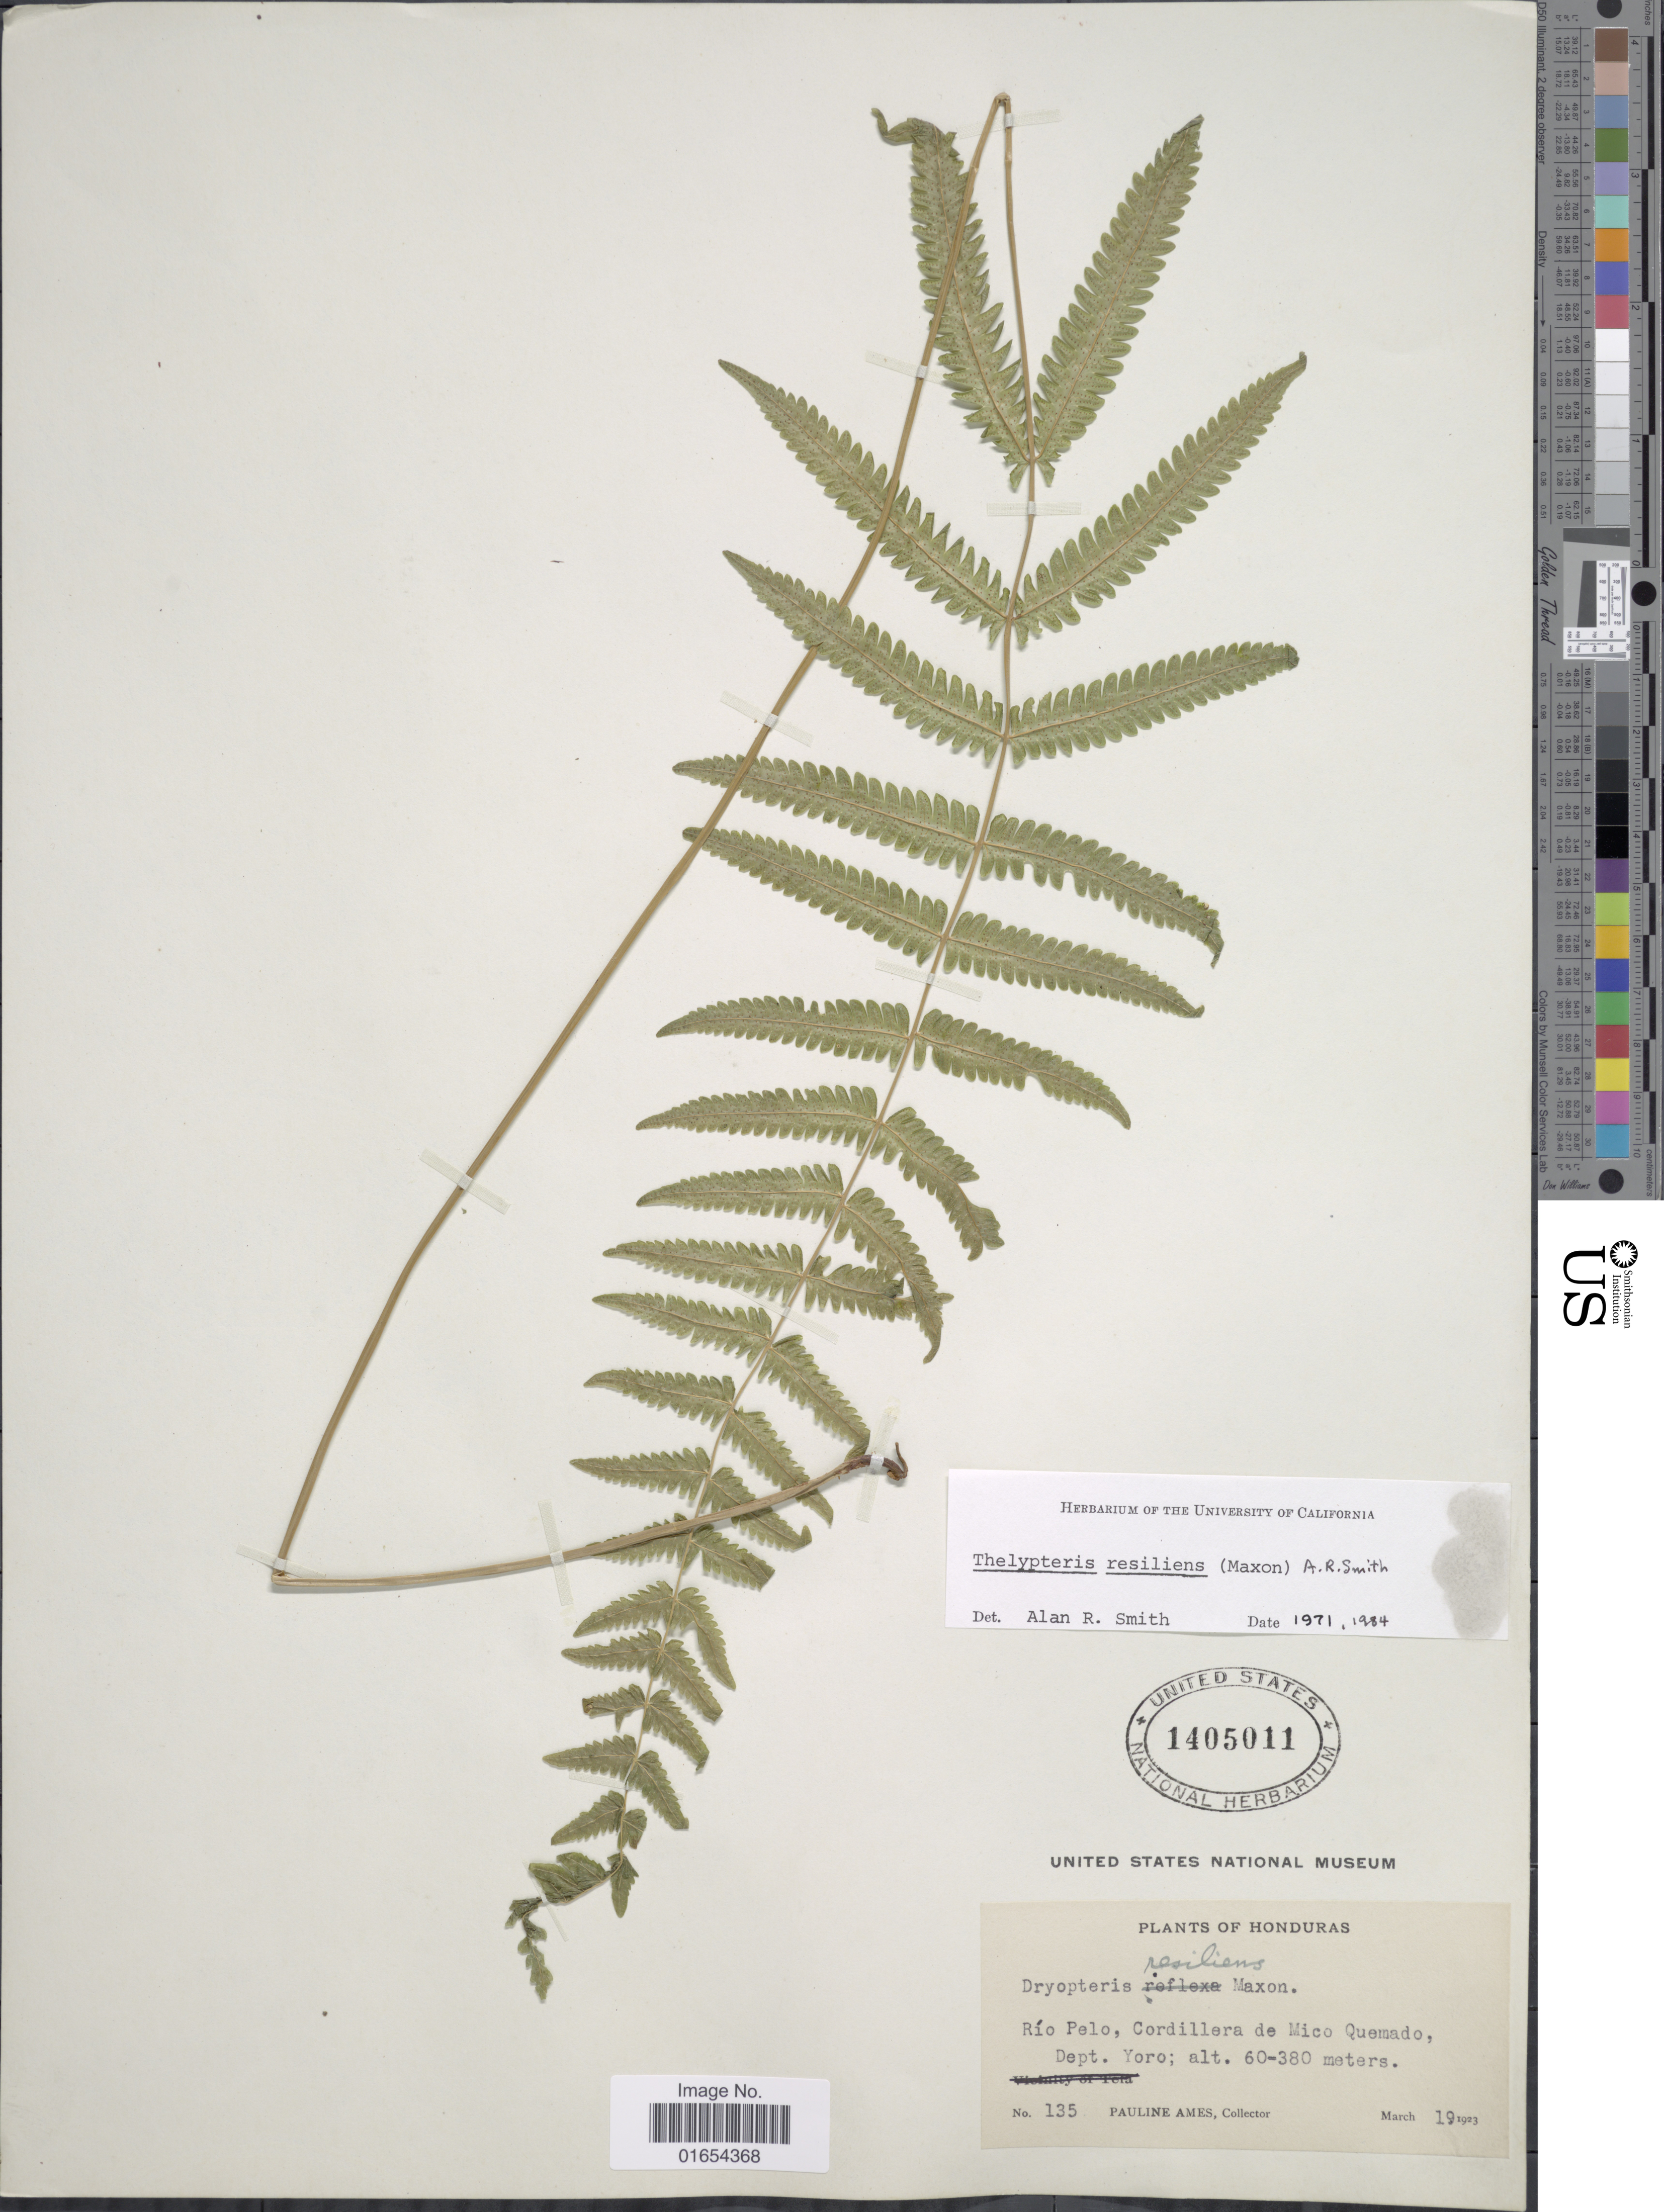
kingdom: Plantae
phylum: Tracheophyta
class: Polypodiopsida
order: Polypodiales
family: Thelypteridaceae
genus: Goniopteris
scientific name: Goniopteris resiliens (Maxon) comb. nov., ined 2015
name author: (Maxon)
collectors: P. Ames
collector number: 135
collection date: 1923-03-19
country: Honduras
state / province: Yoro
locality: Rio Pelo, Cordillera de Mico Quemado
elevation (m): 60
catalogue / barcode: US 1405011